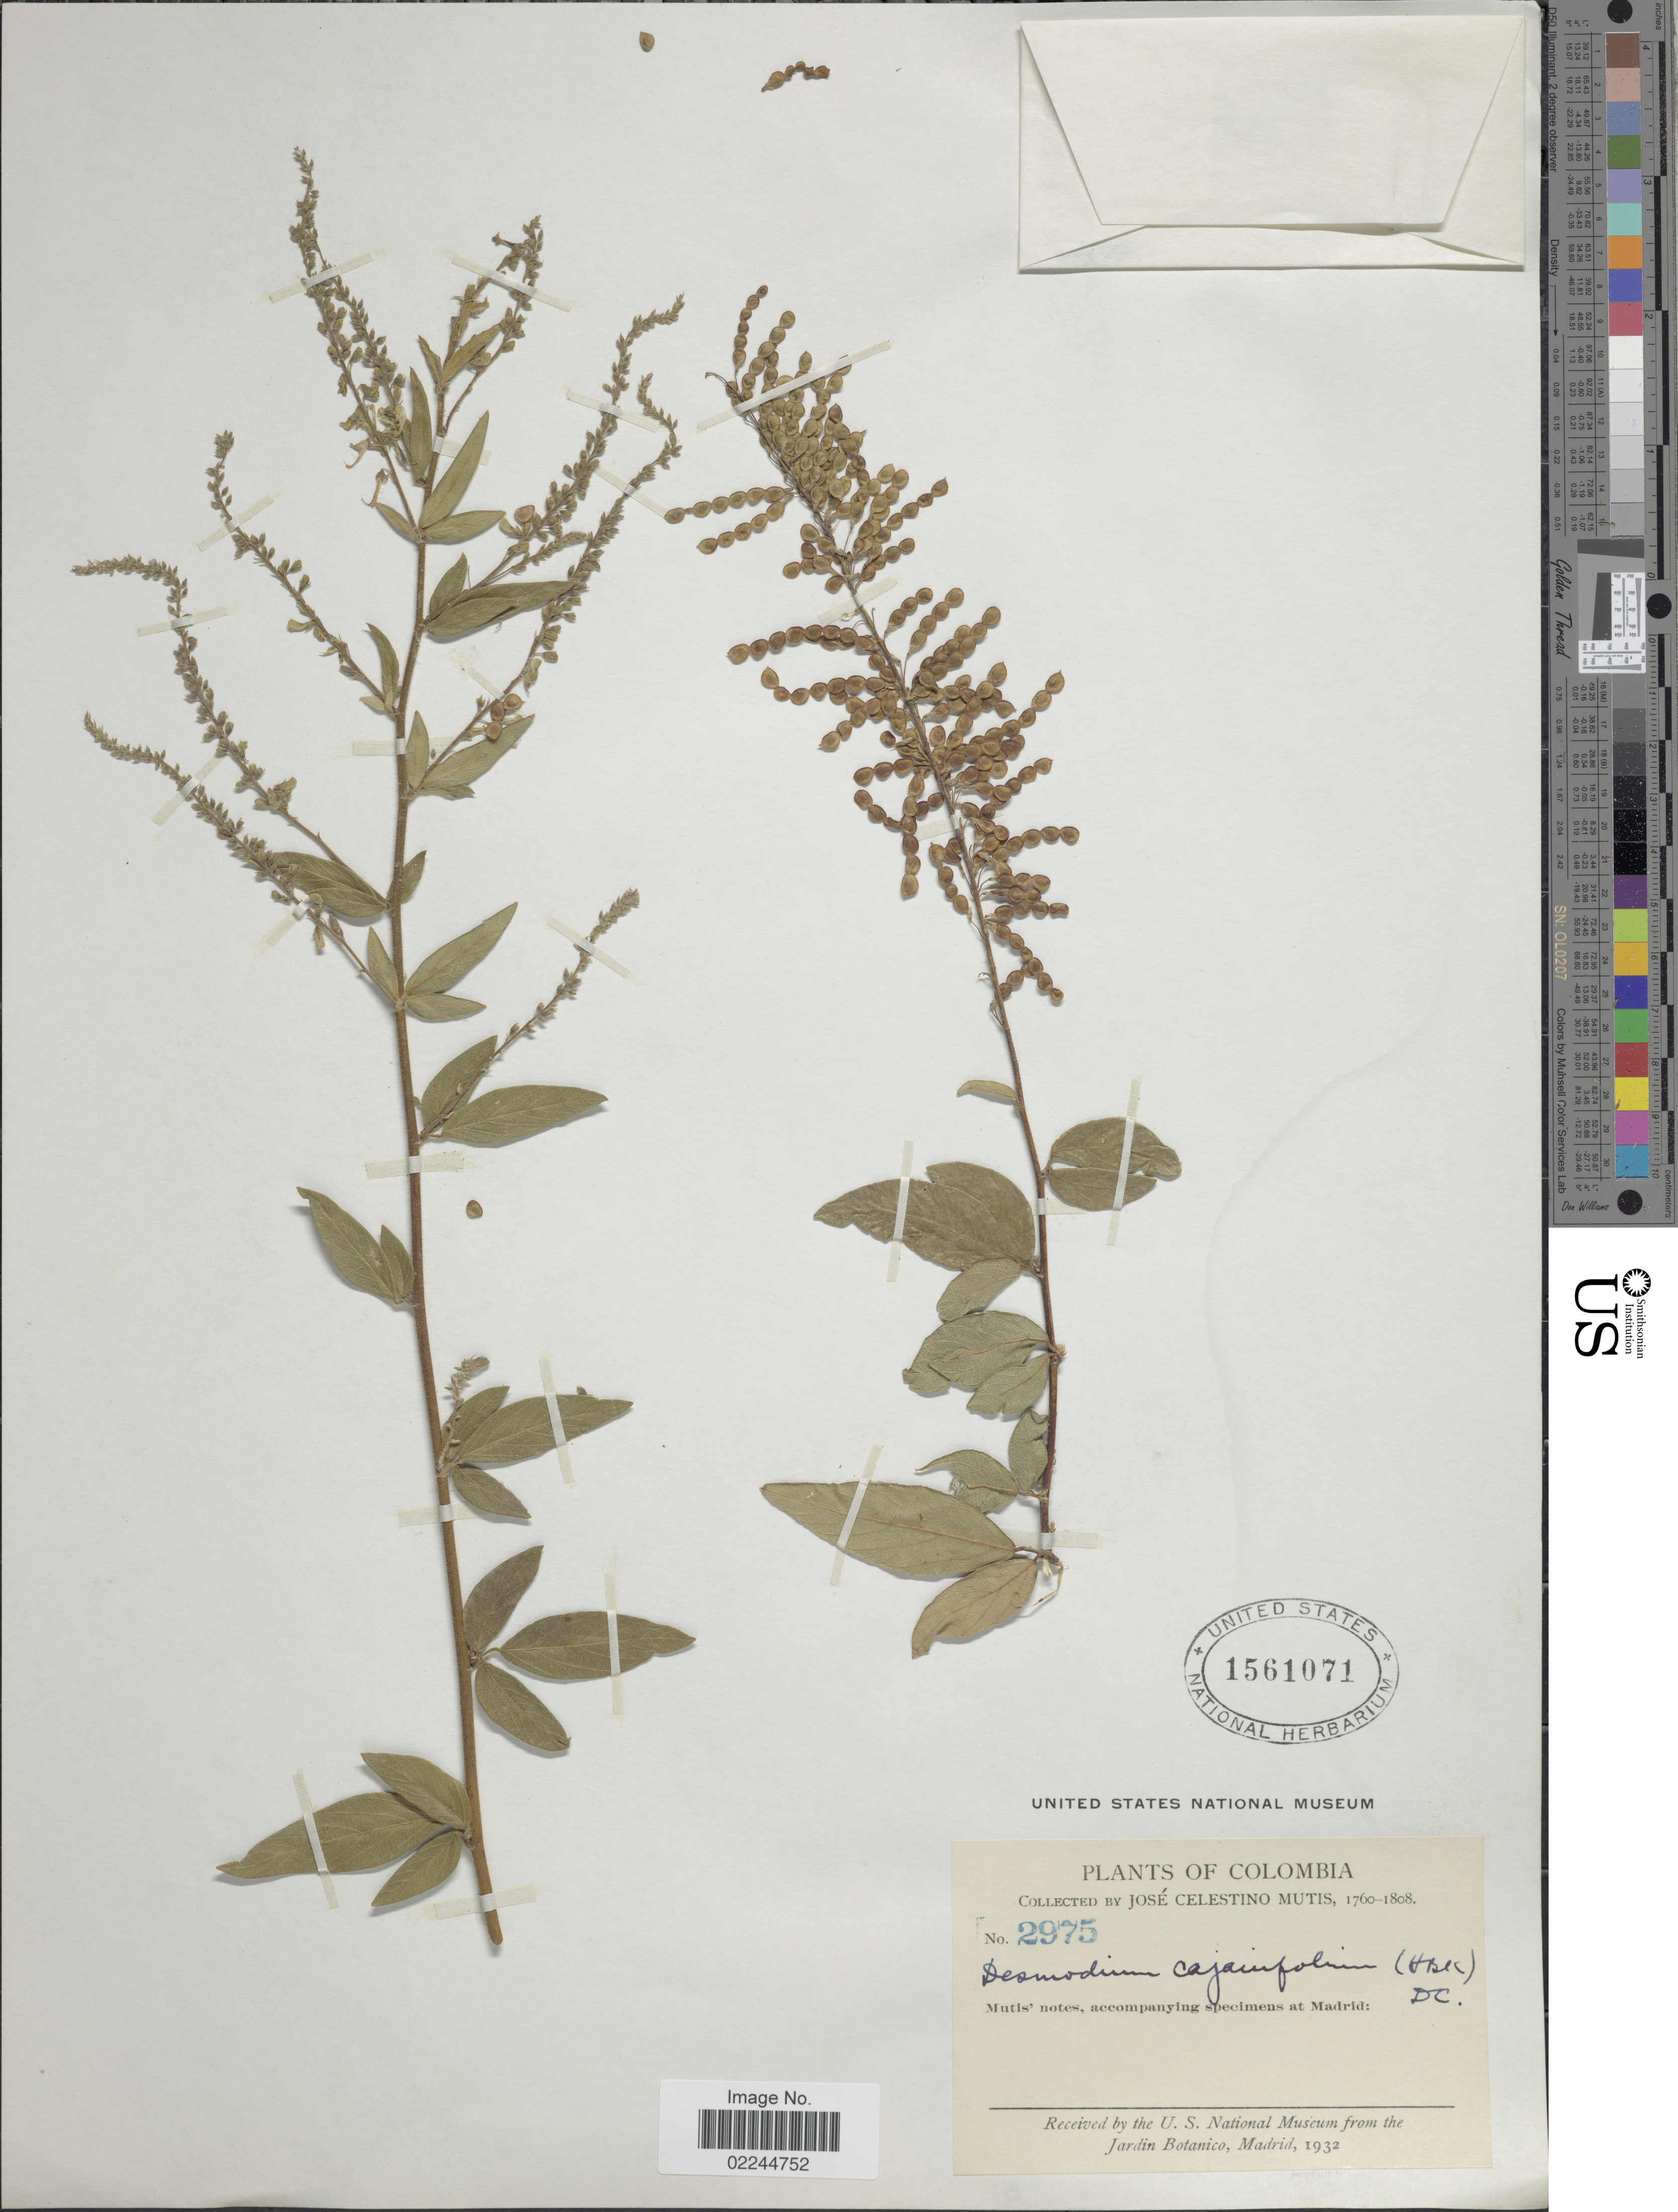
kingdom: Plantae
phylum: Tracheophyta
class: Magnoliopsida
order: Fabales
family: Fabaceae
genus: Desmodium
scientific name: Desmodium cajanifolium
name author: (Kunth) DC.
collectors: J. C. B. Mutis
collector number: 2975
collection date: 1760/1808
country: Colombia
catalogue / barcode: US 1561071